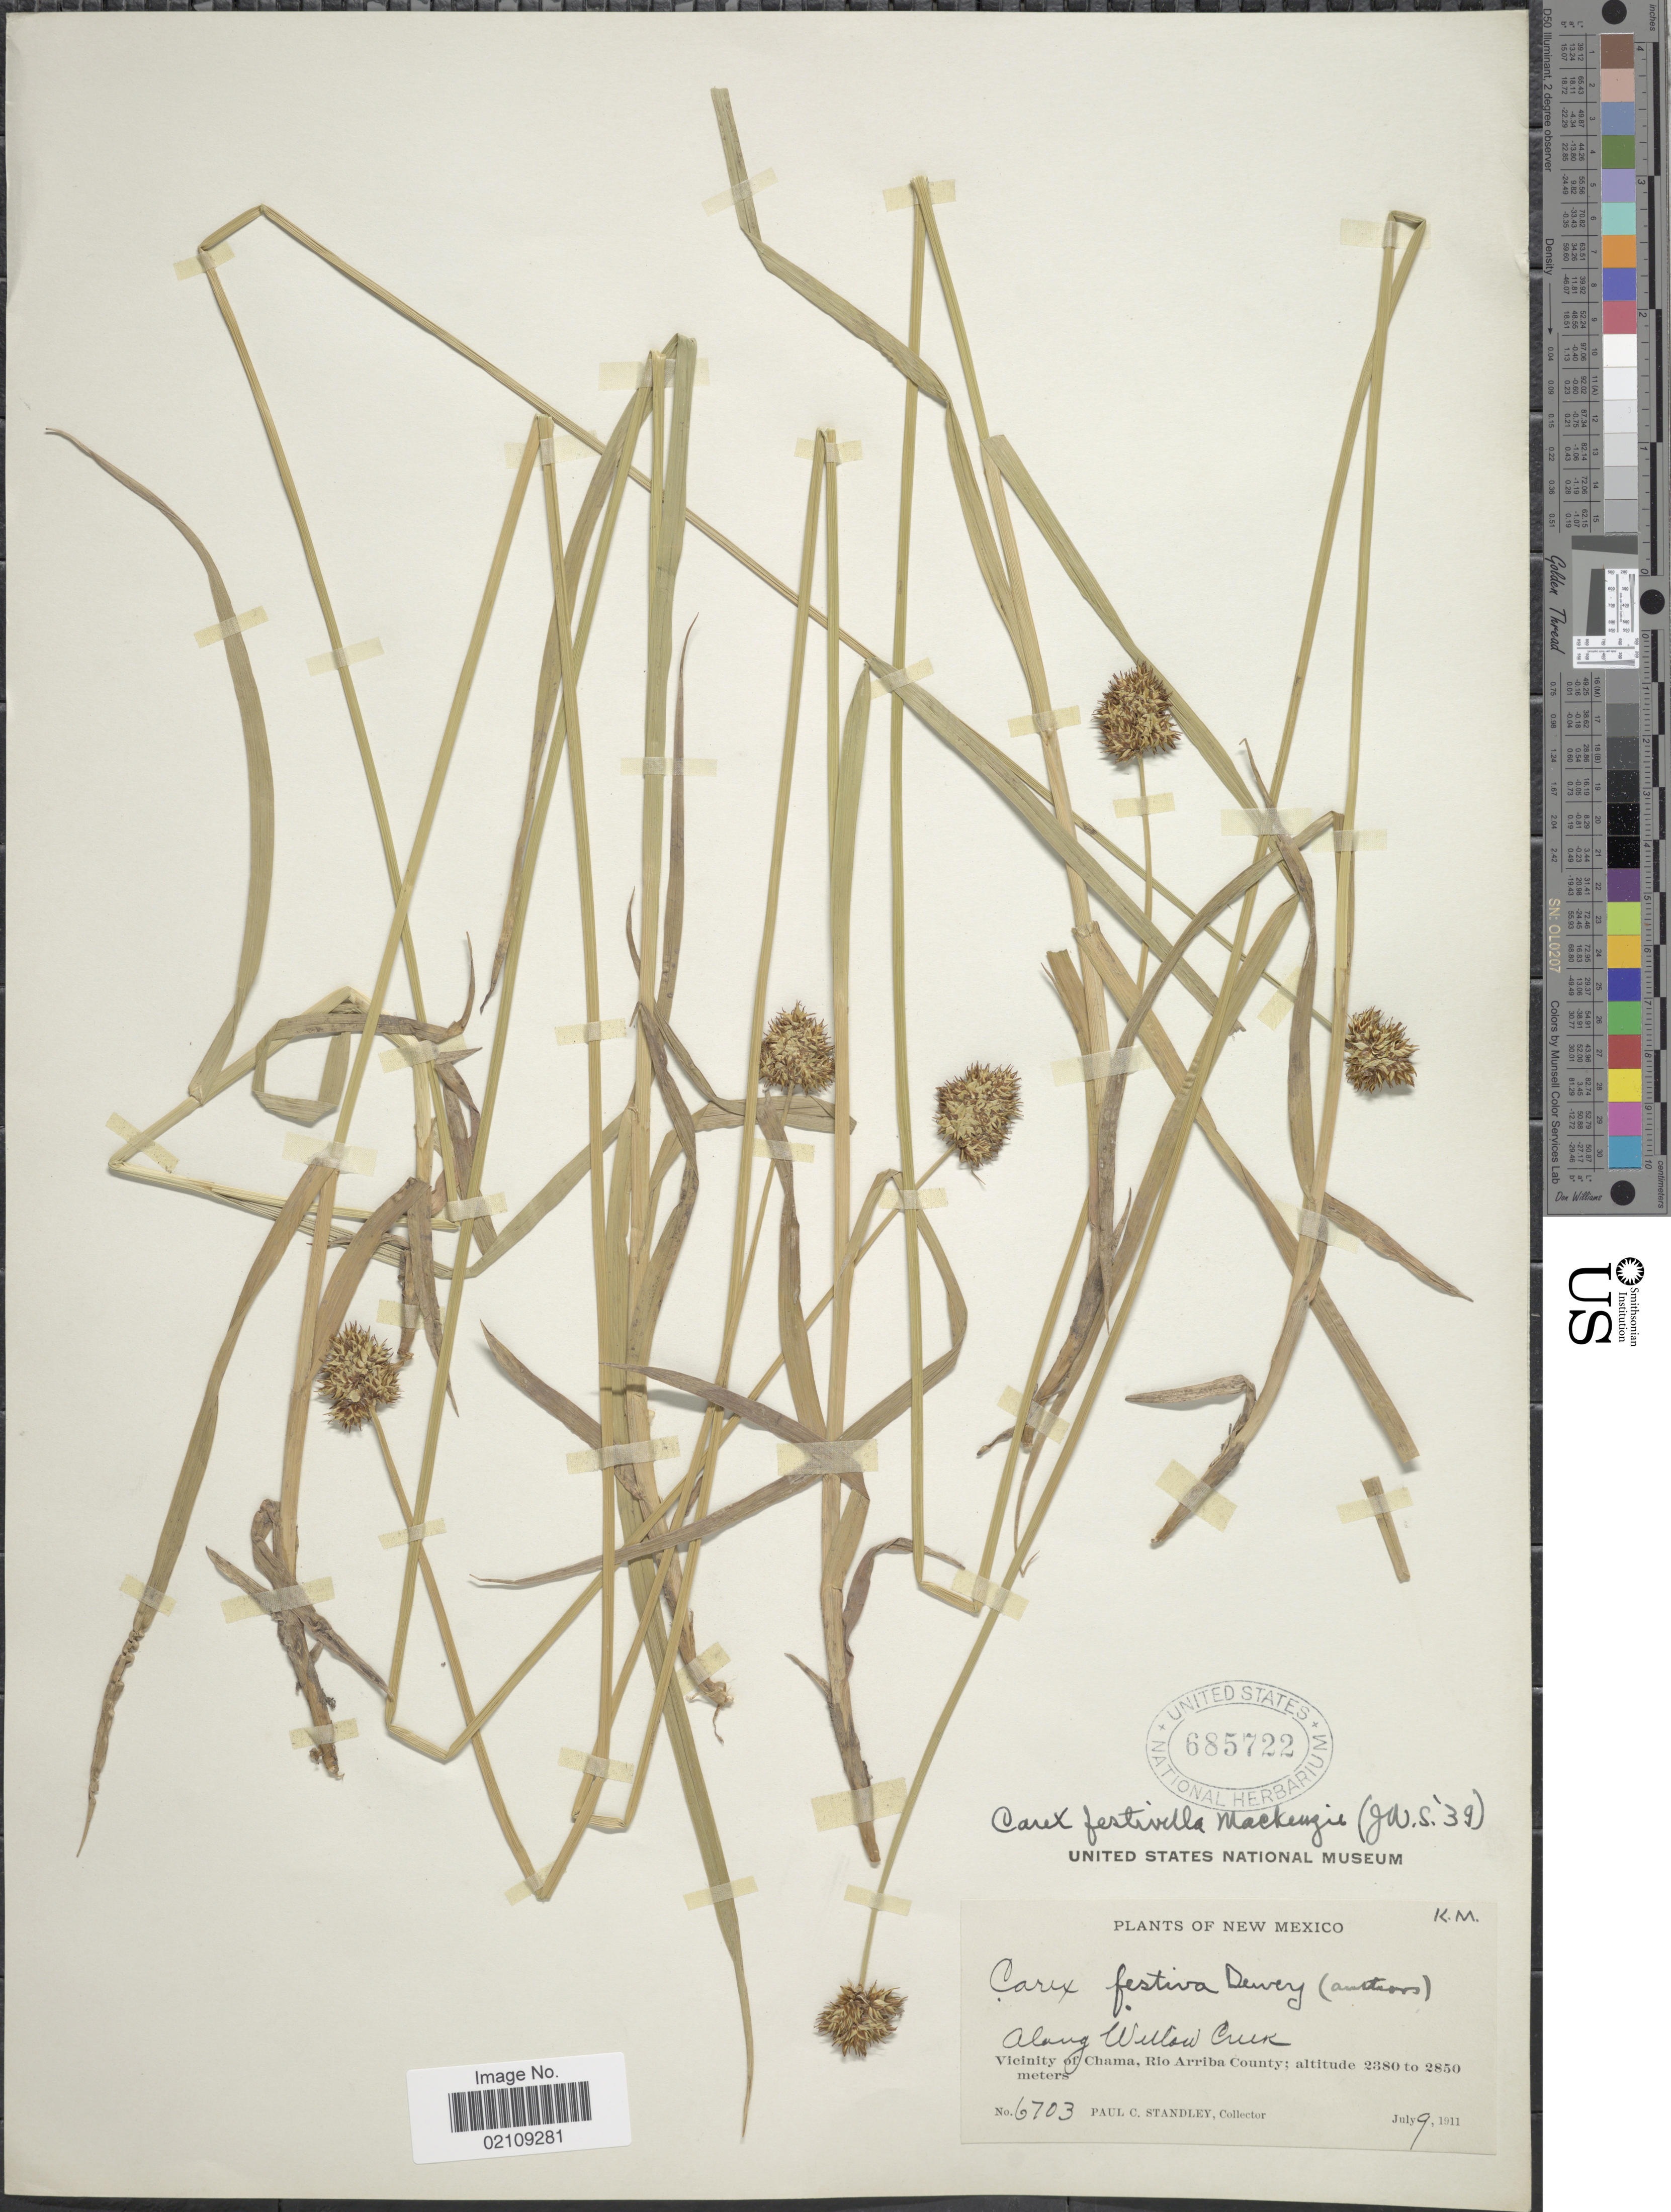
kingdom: Plantae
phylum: Tracheophyta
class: Liliopsida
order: Poales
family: Cyperaceae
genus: Carex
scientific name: Carex microptera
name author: Mack.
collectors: P. C. Standley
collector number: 6703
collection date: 1911-07-09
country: United States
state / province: New Mexico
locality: Along Willow River, Vicinity of Chama, Rio Arriba County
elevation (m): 2380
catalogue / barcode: US 685722